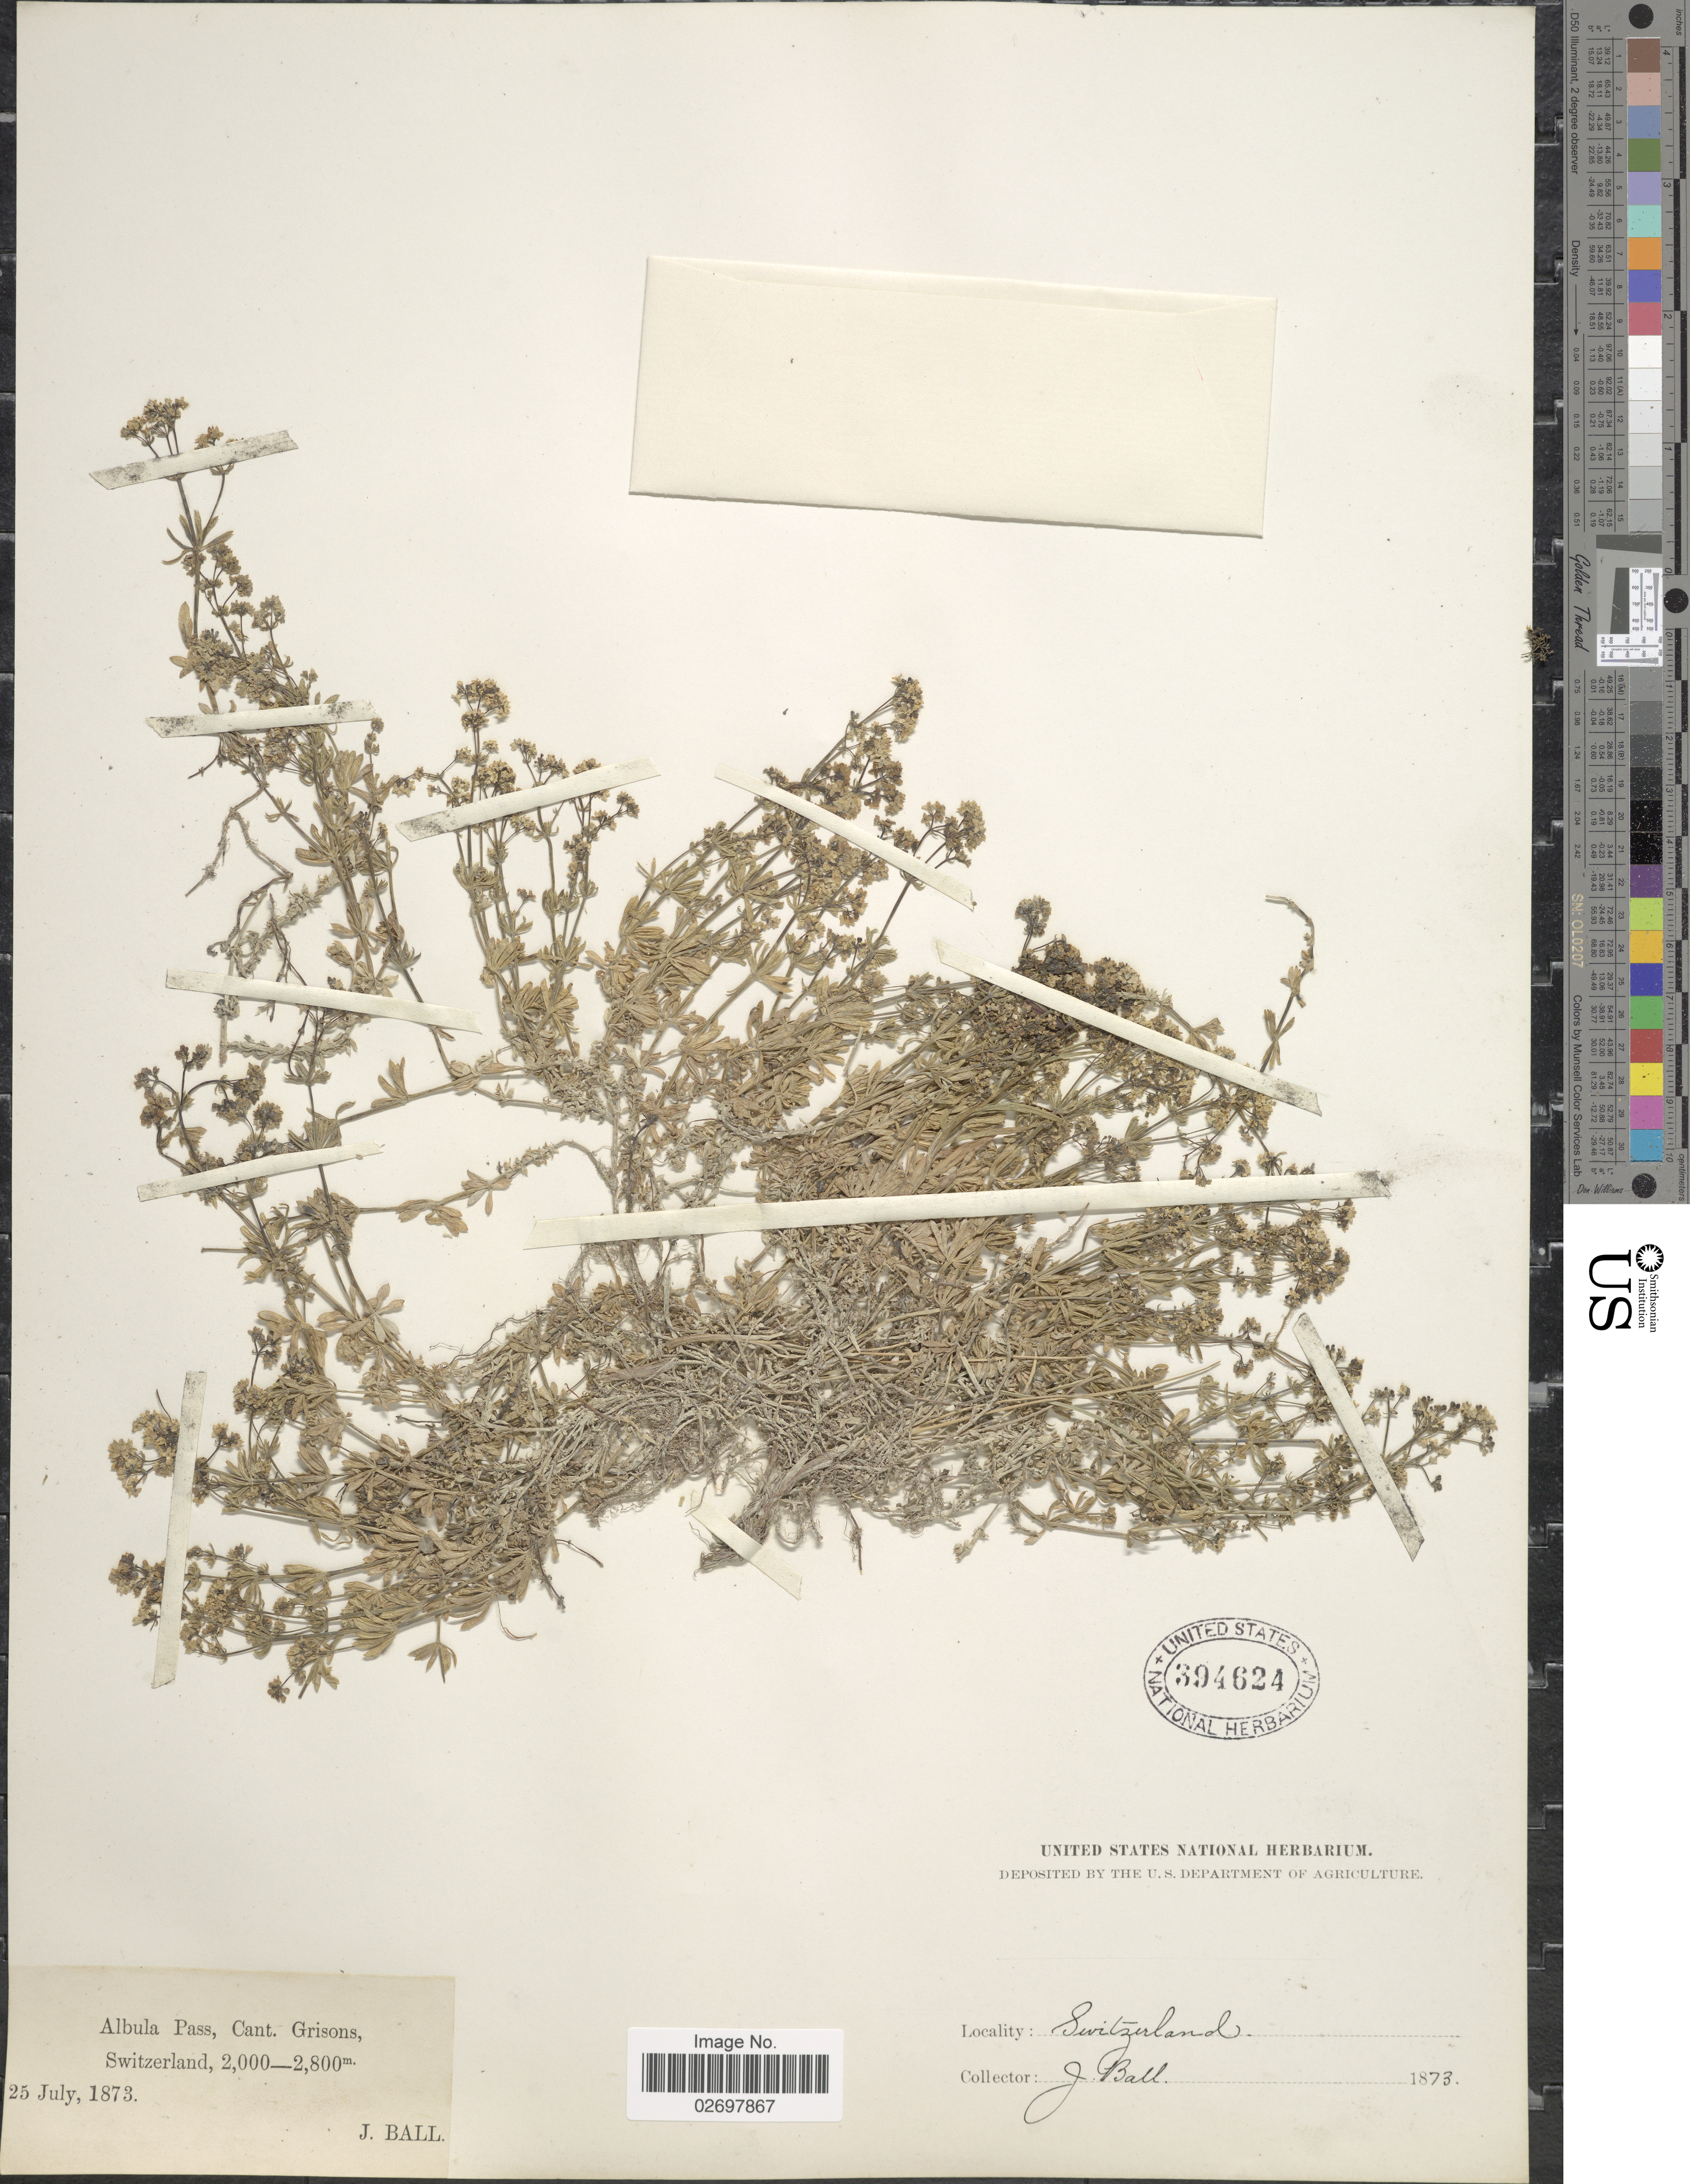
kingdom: Plantae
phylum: Tracheophyta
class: Magnoliopsida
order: Gentianales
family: Rubiaceae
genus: Galium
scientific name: Galium sp.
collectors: J. Ball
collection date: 1873-07-25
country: Switzerland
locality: Albula Pass, Cant. Grisons, Switzerland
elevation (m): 2000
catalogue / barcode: US 394624